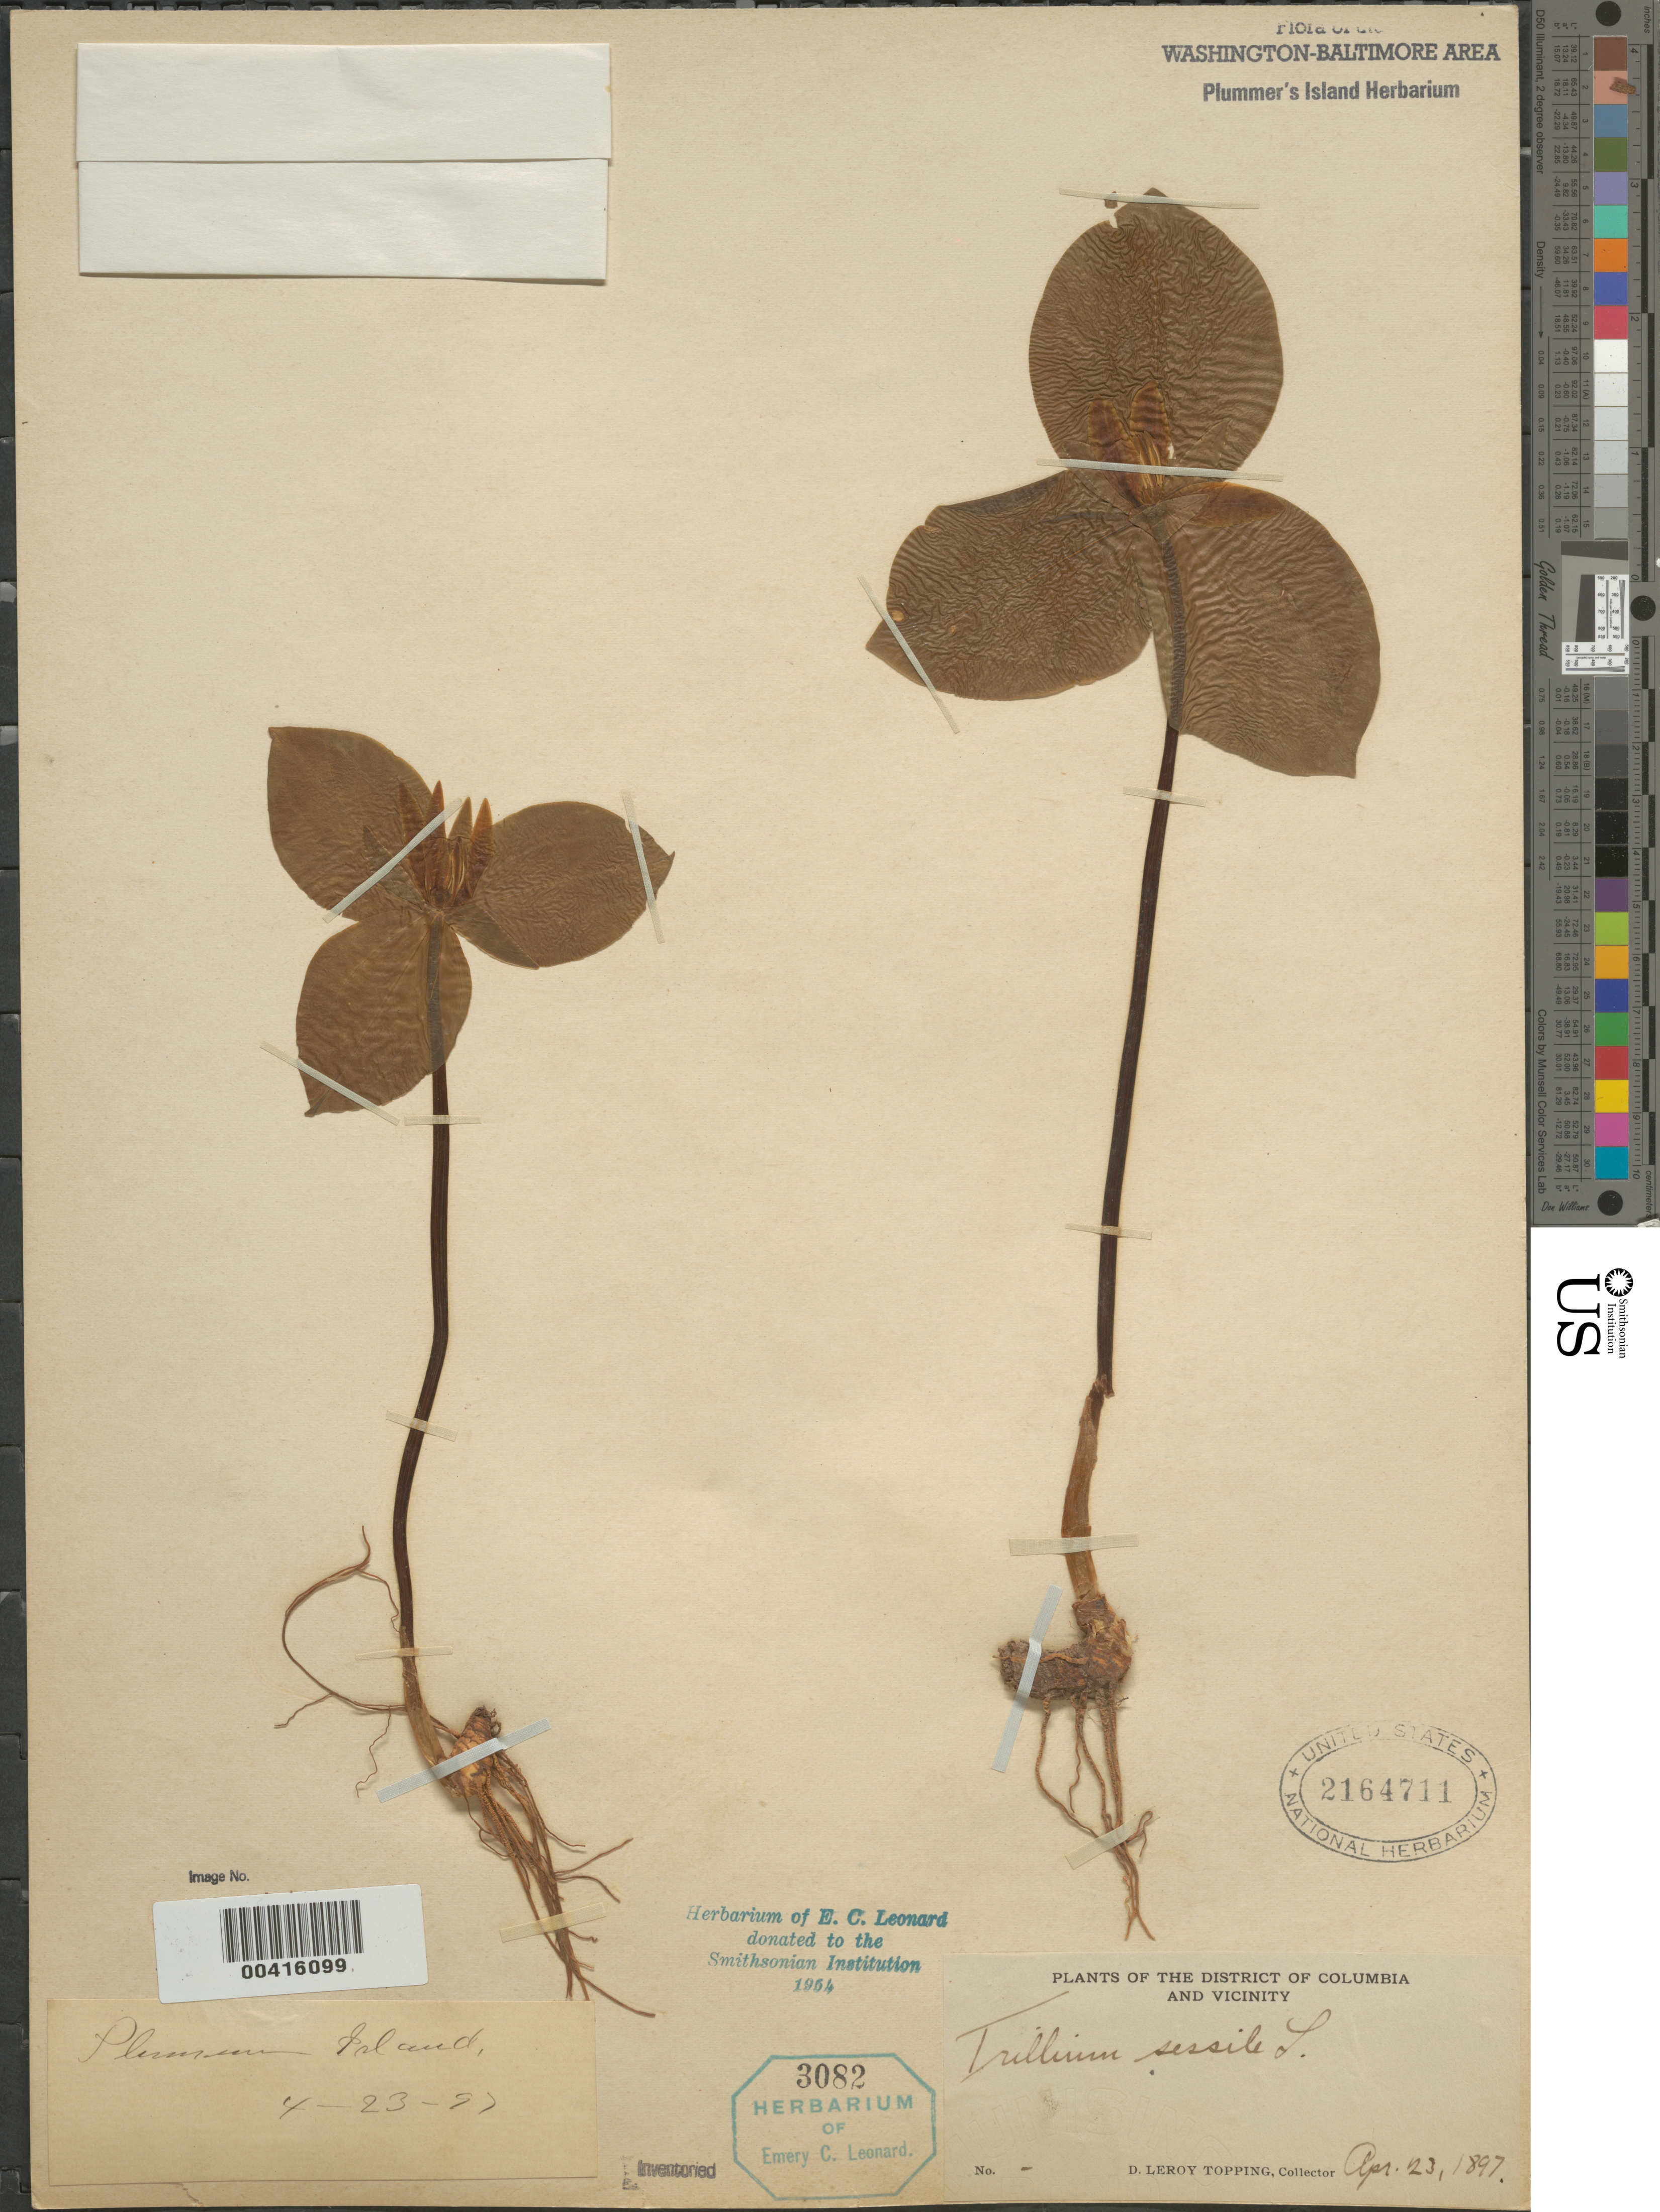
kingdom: Plantae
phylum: Tracheophyta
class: Liliopsida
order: Liliales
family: Melanthiaceae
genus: Trillium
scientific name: Trillium sessile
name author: L.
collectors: D. L. Topping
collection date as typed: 23 Apr 1897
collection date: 1897-04-23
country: United States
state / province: Maryland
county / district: Montgomery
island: Plummers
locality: Plummer's Island C. & O. Canal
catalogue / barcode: US 2164711